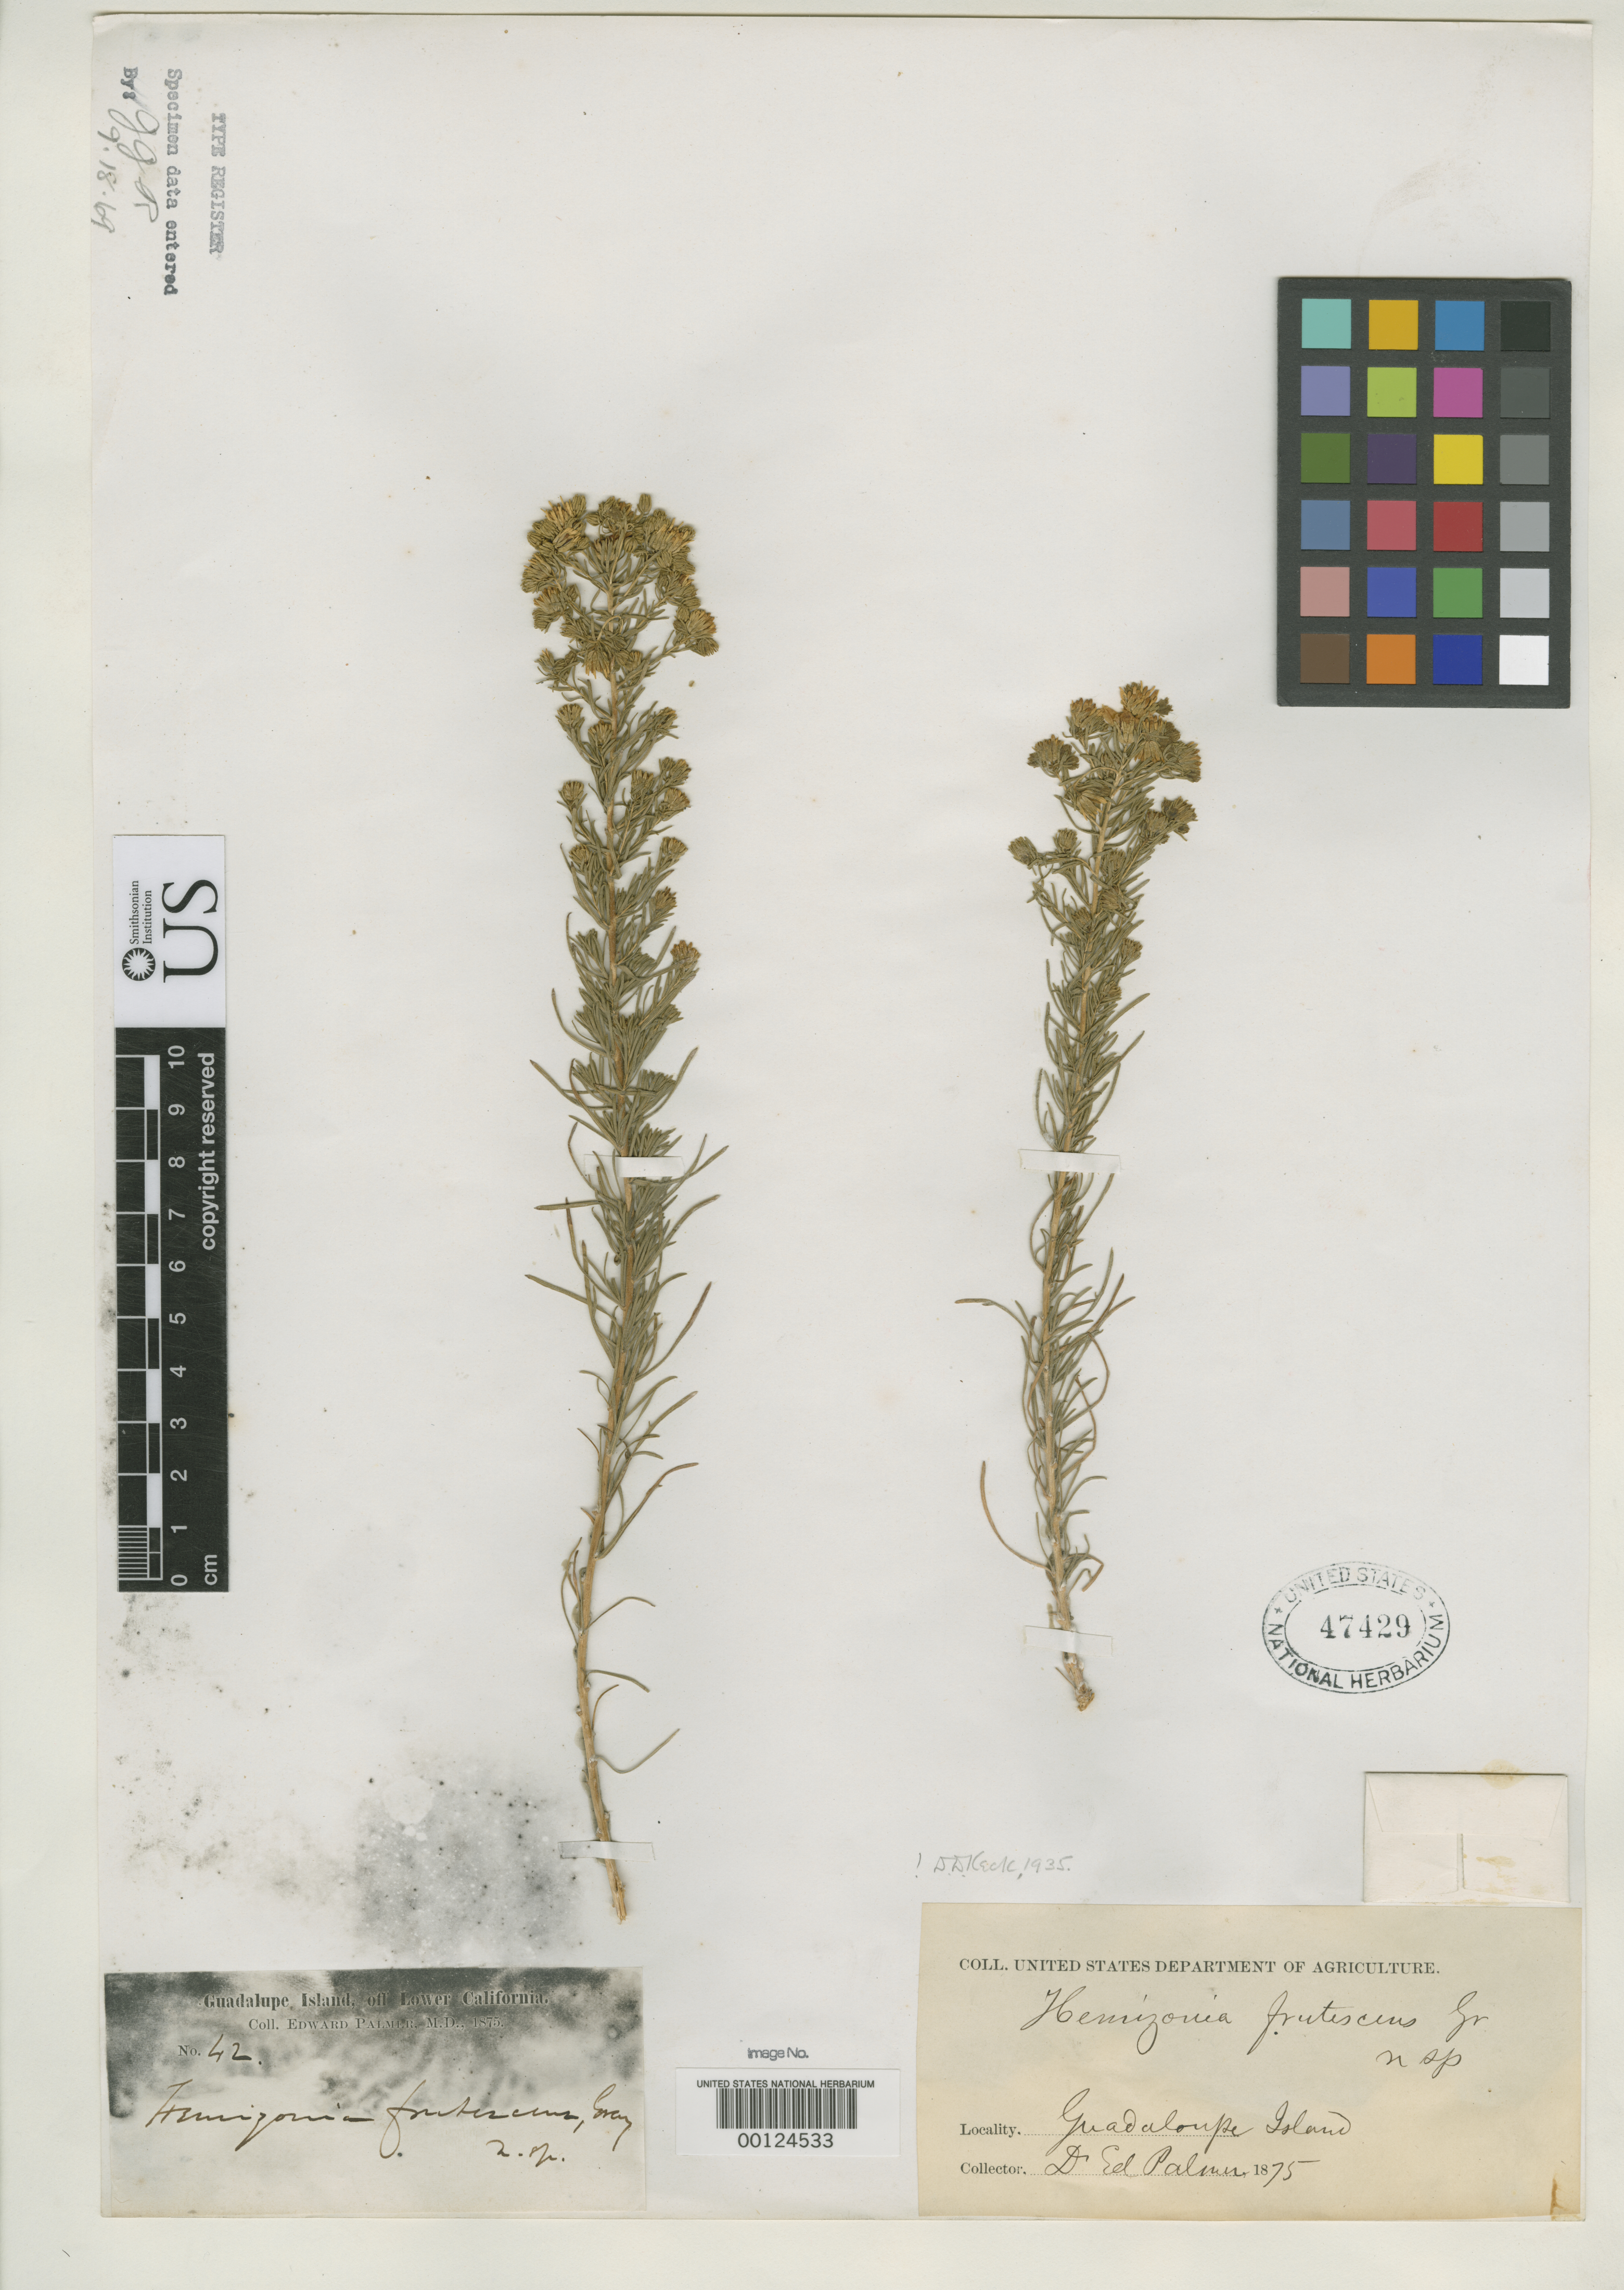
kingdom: Plantae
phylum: Tracheophyta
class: Magnoliopsida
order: Asterales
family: Asteraceae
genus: Hemizonia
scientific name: Hemizonia frutescens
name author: A. Gray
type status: Type Collection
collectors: E. Palmer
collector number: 42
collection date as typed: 1875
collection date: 1875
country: Mexico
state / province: Baja California Norte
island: Guadalupe Island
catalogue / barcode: US 47429